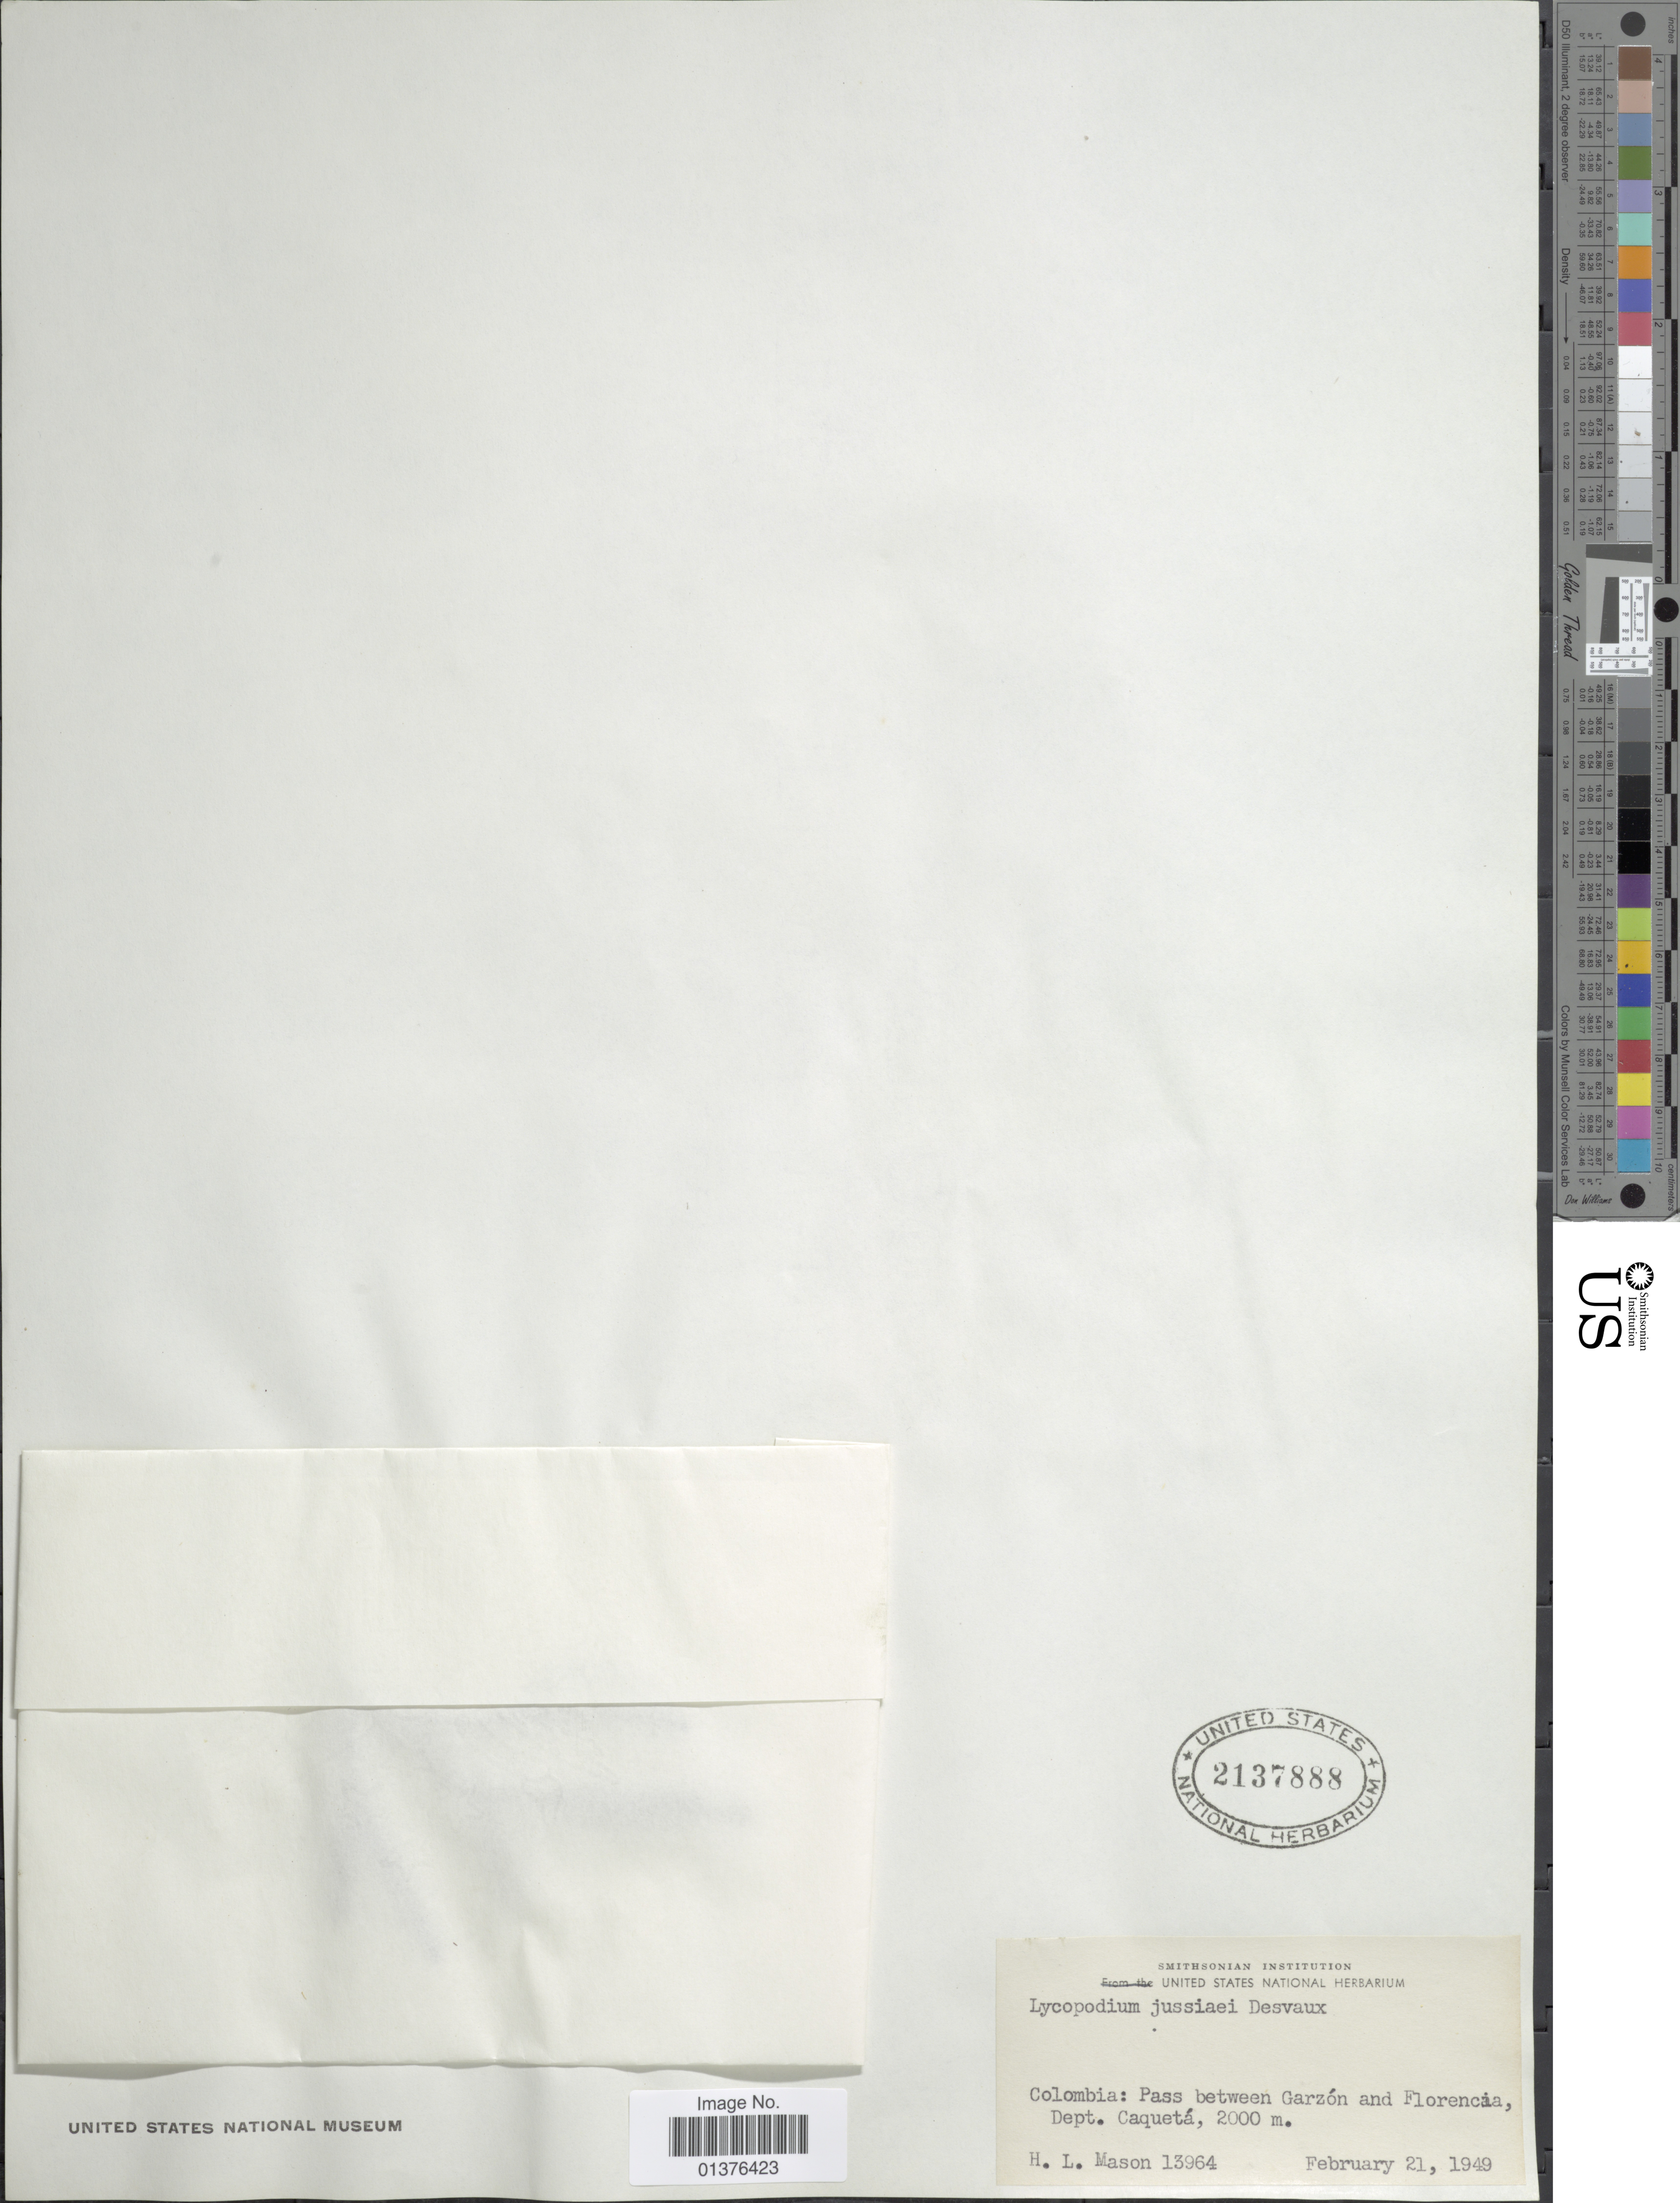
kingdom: Plantae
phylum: Tracheophyta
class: Lycopodiopsida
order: Lycopodiales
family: Lycopodiaceae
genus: Diphasium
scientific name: Diphasium jussiaei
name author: (Desv.) C. Presl ex Rothm.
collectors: H. L. Mason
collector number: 13964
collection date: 1949-02-21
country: Colombia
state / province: Caquetá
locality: Pass between Garzón and Florencia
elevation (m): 2000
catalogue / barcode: US 2137888